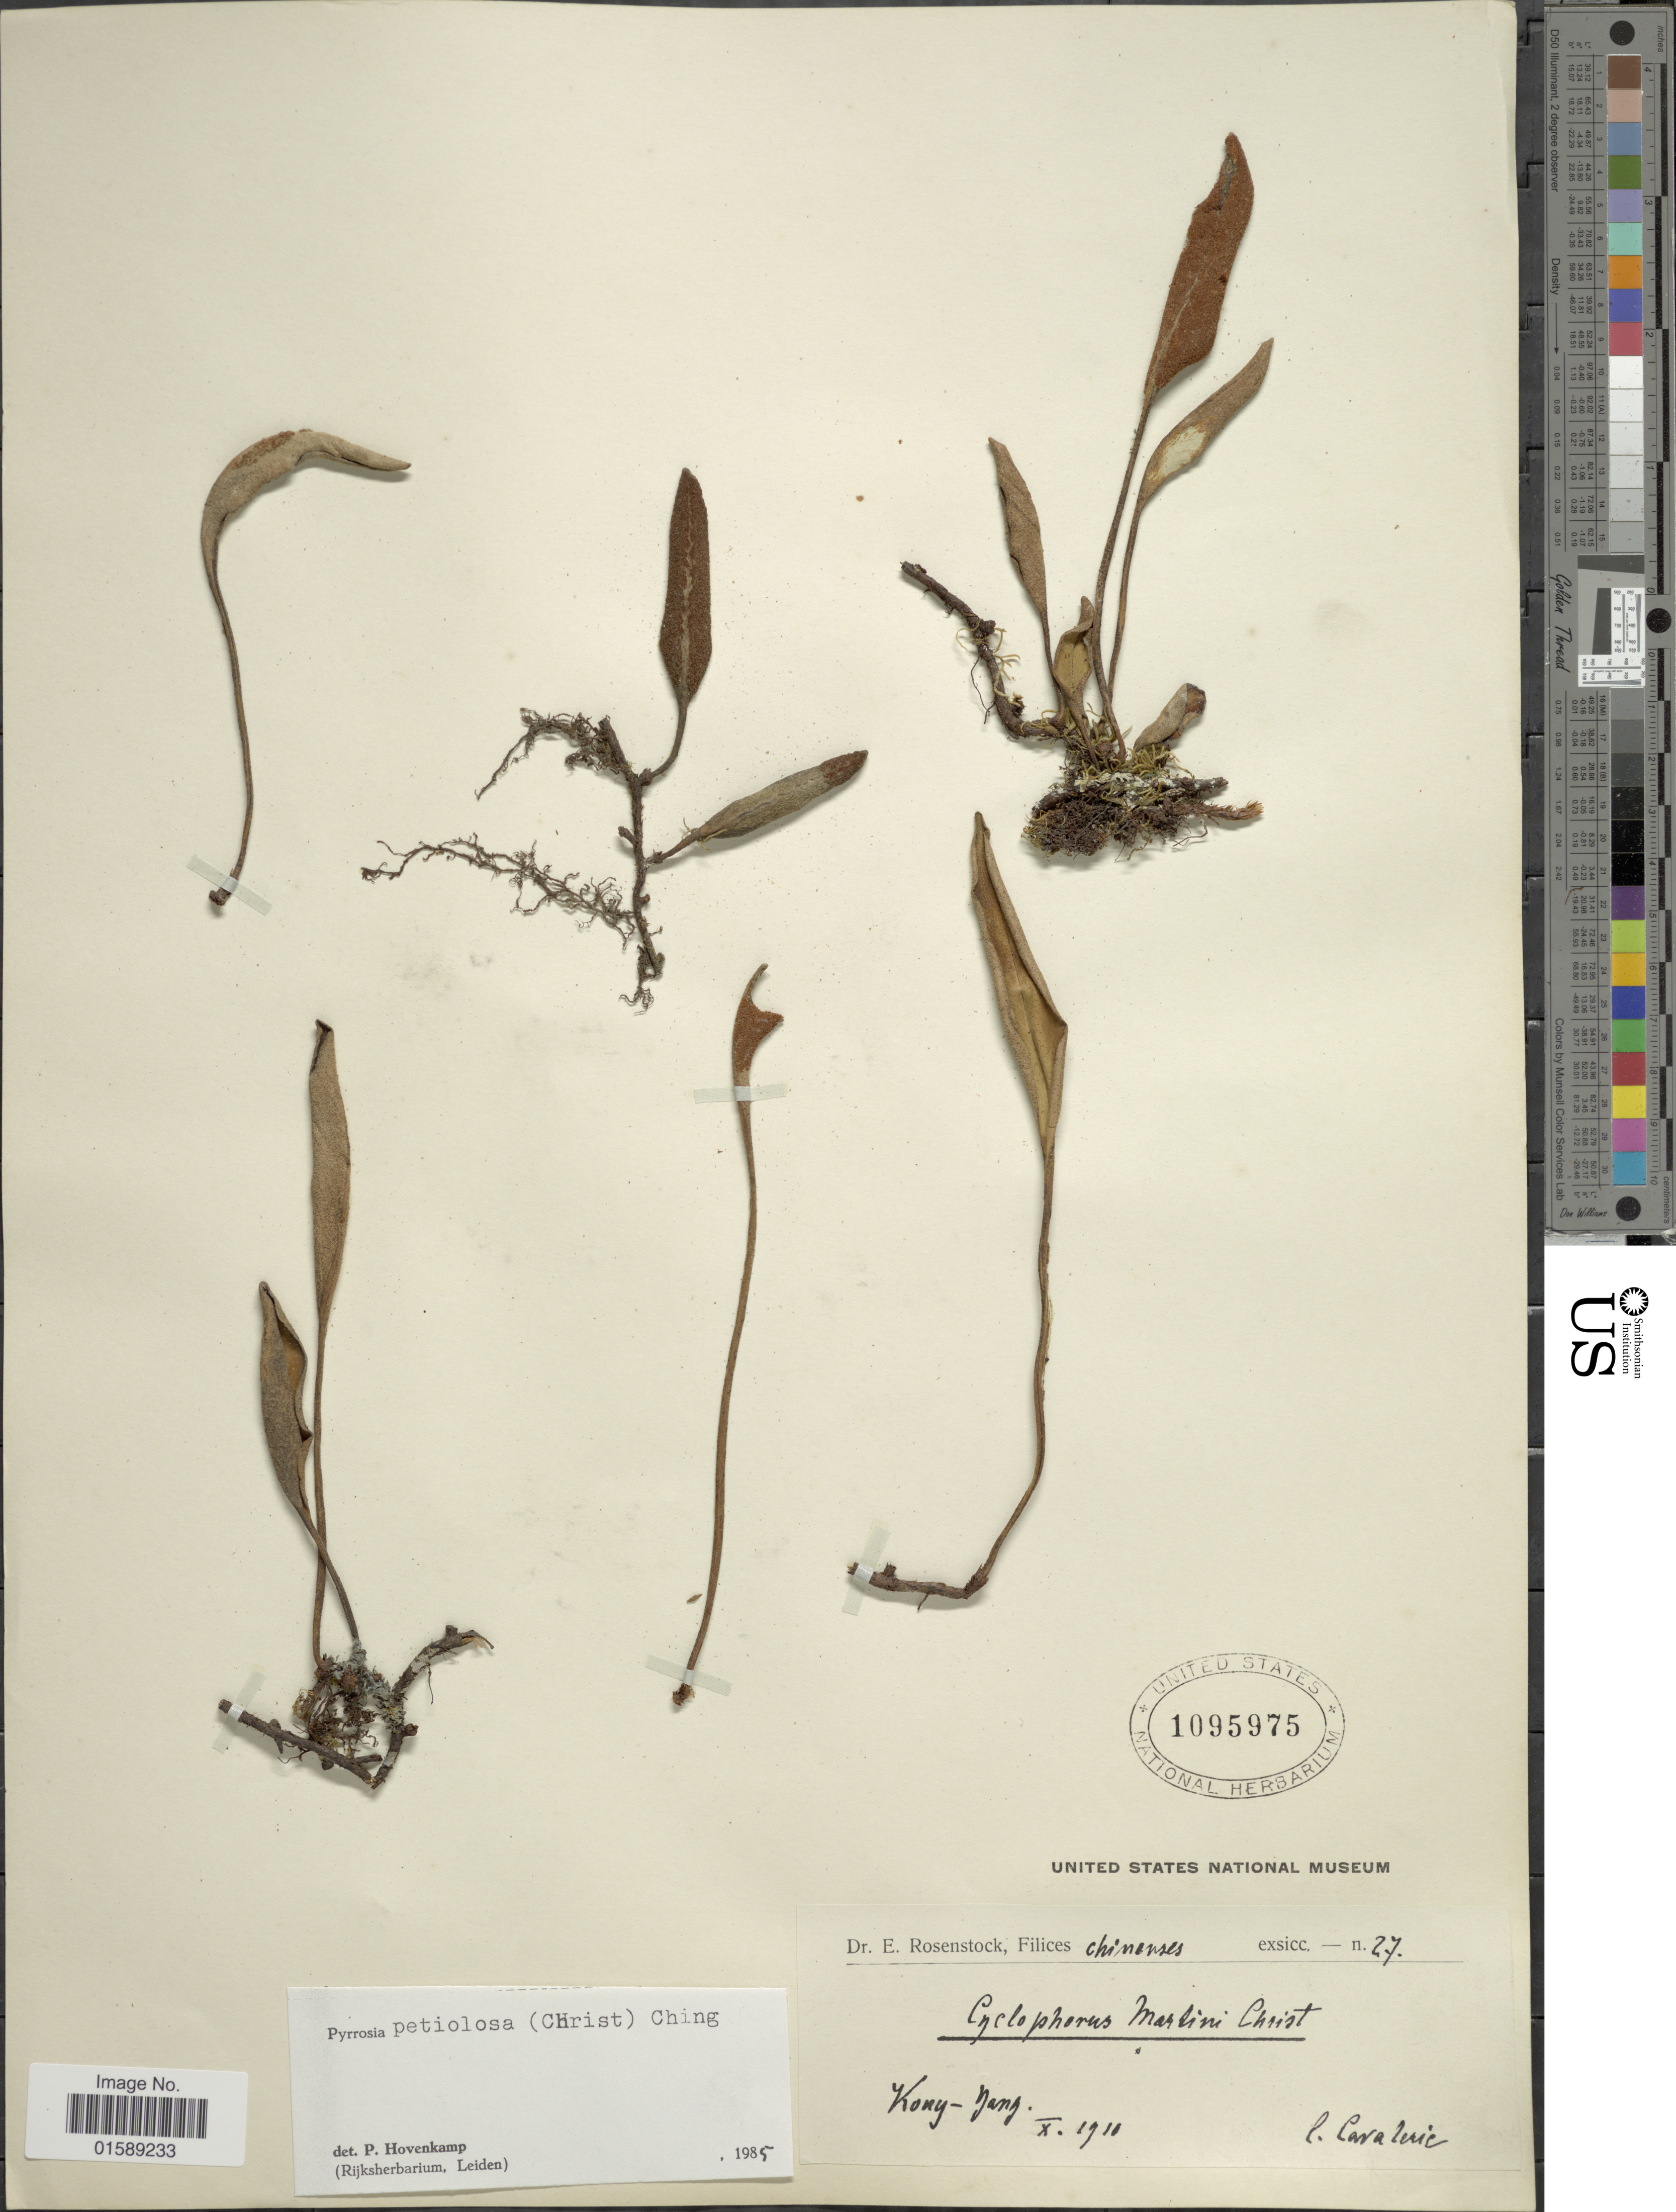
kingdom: Plantae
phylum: Tracheophyta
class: Polypodiopsida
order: Polypodiales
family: Polypodiaceae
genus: Pyrrosia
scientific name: Pyrrosia petiolosa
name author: (Christ) Ching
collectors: -. Cavalerie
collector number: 27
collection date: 1910-10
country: China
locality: Kong-Yang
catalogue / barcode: US 1095975